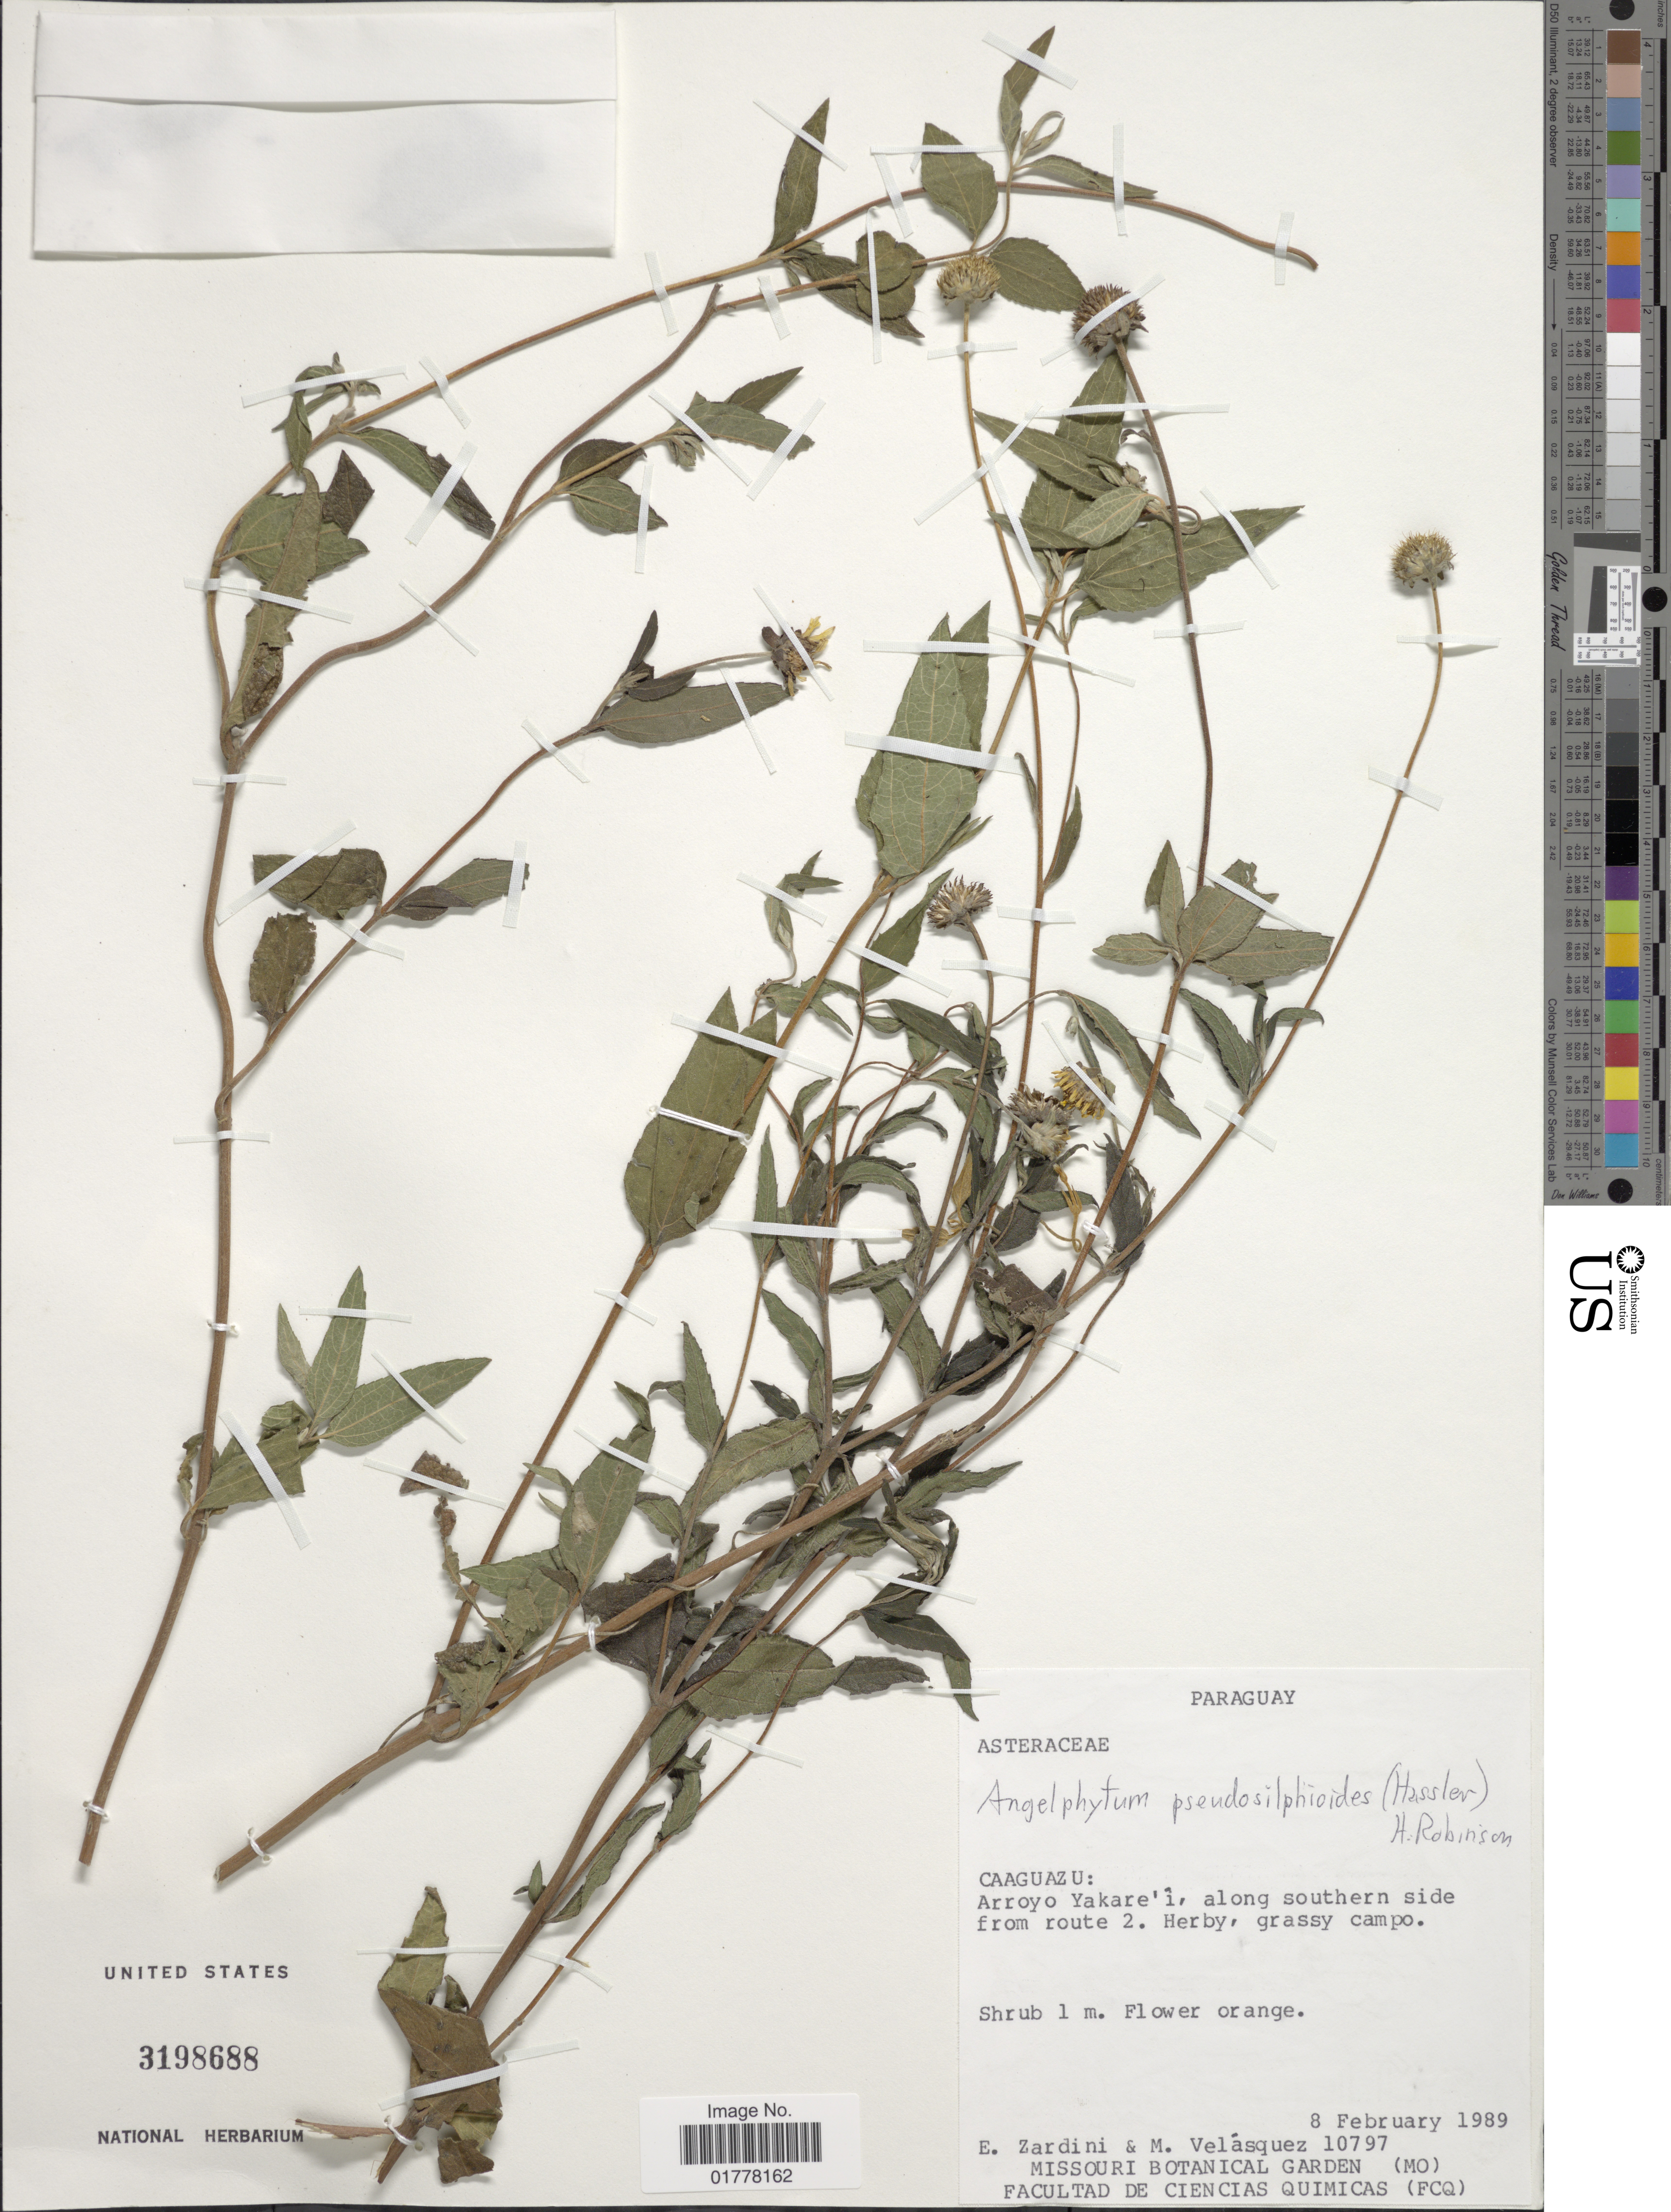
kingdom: Plantae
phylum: Tracheophyta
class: Magnoliopsida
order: Asterales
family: Asteraceae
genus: Angelphytum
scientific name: Angelphytum pseudosilphoides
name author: (Hassl.) H. Rob.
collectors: E. M. Zardini & M. Velazquez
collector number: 10797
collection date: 1989-02-08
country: Paraguay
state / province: Caaguazu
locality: Caaguazu: Arroyo Yakare'ì, along southern side from route 2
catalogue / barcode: US 3198688